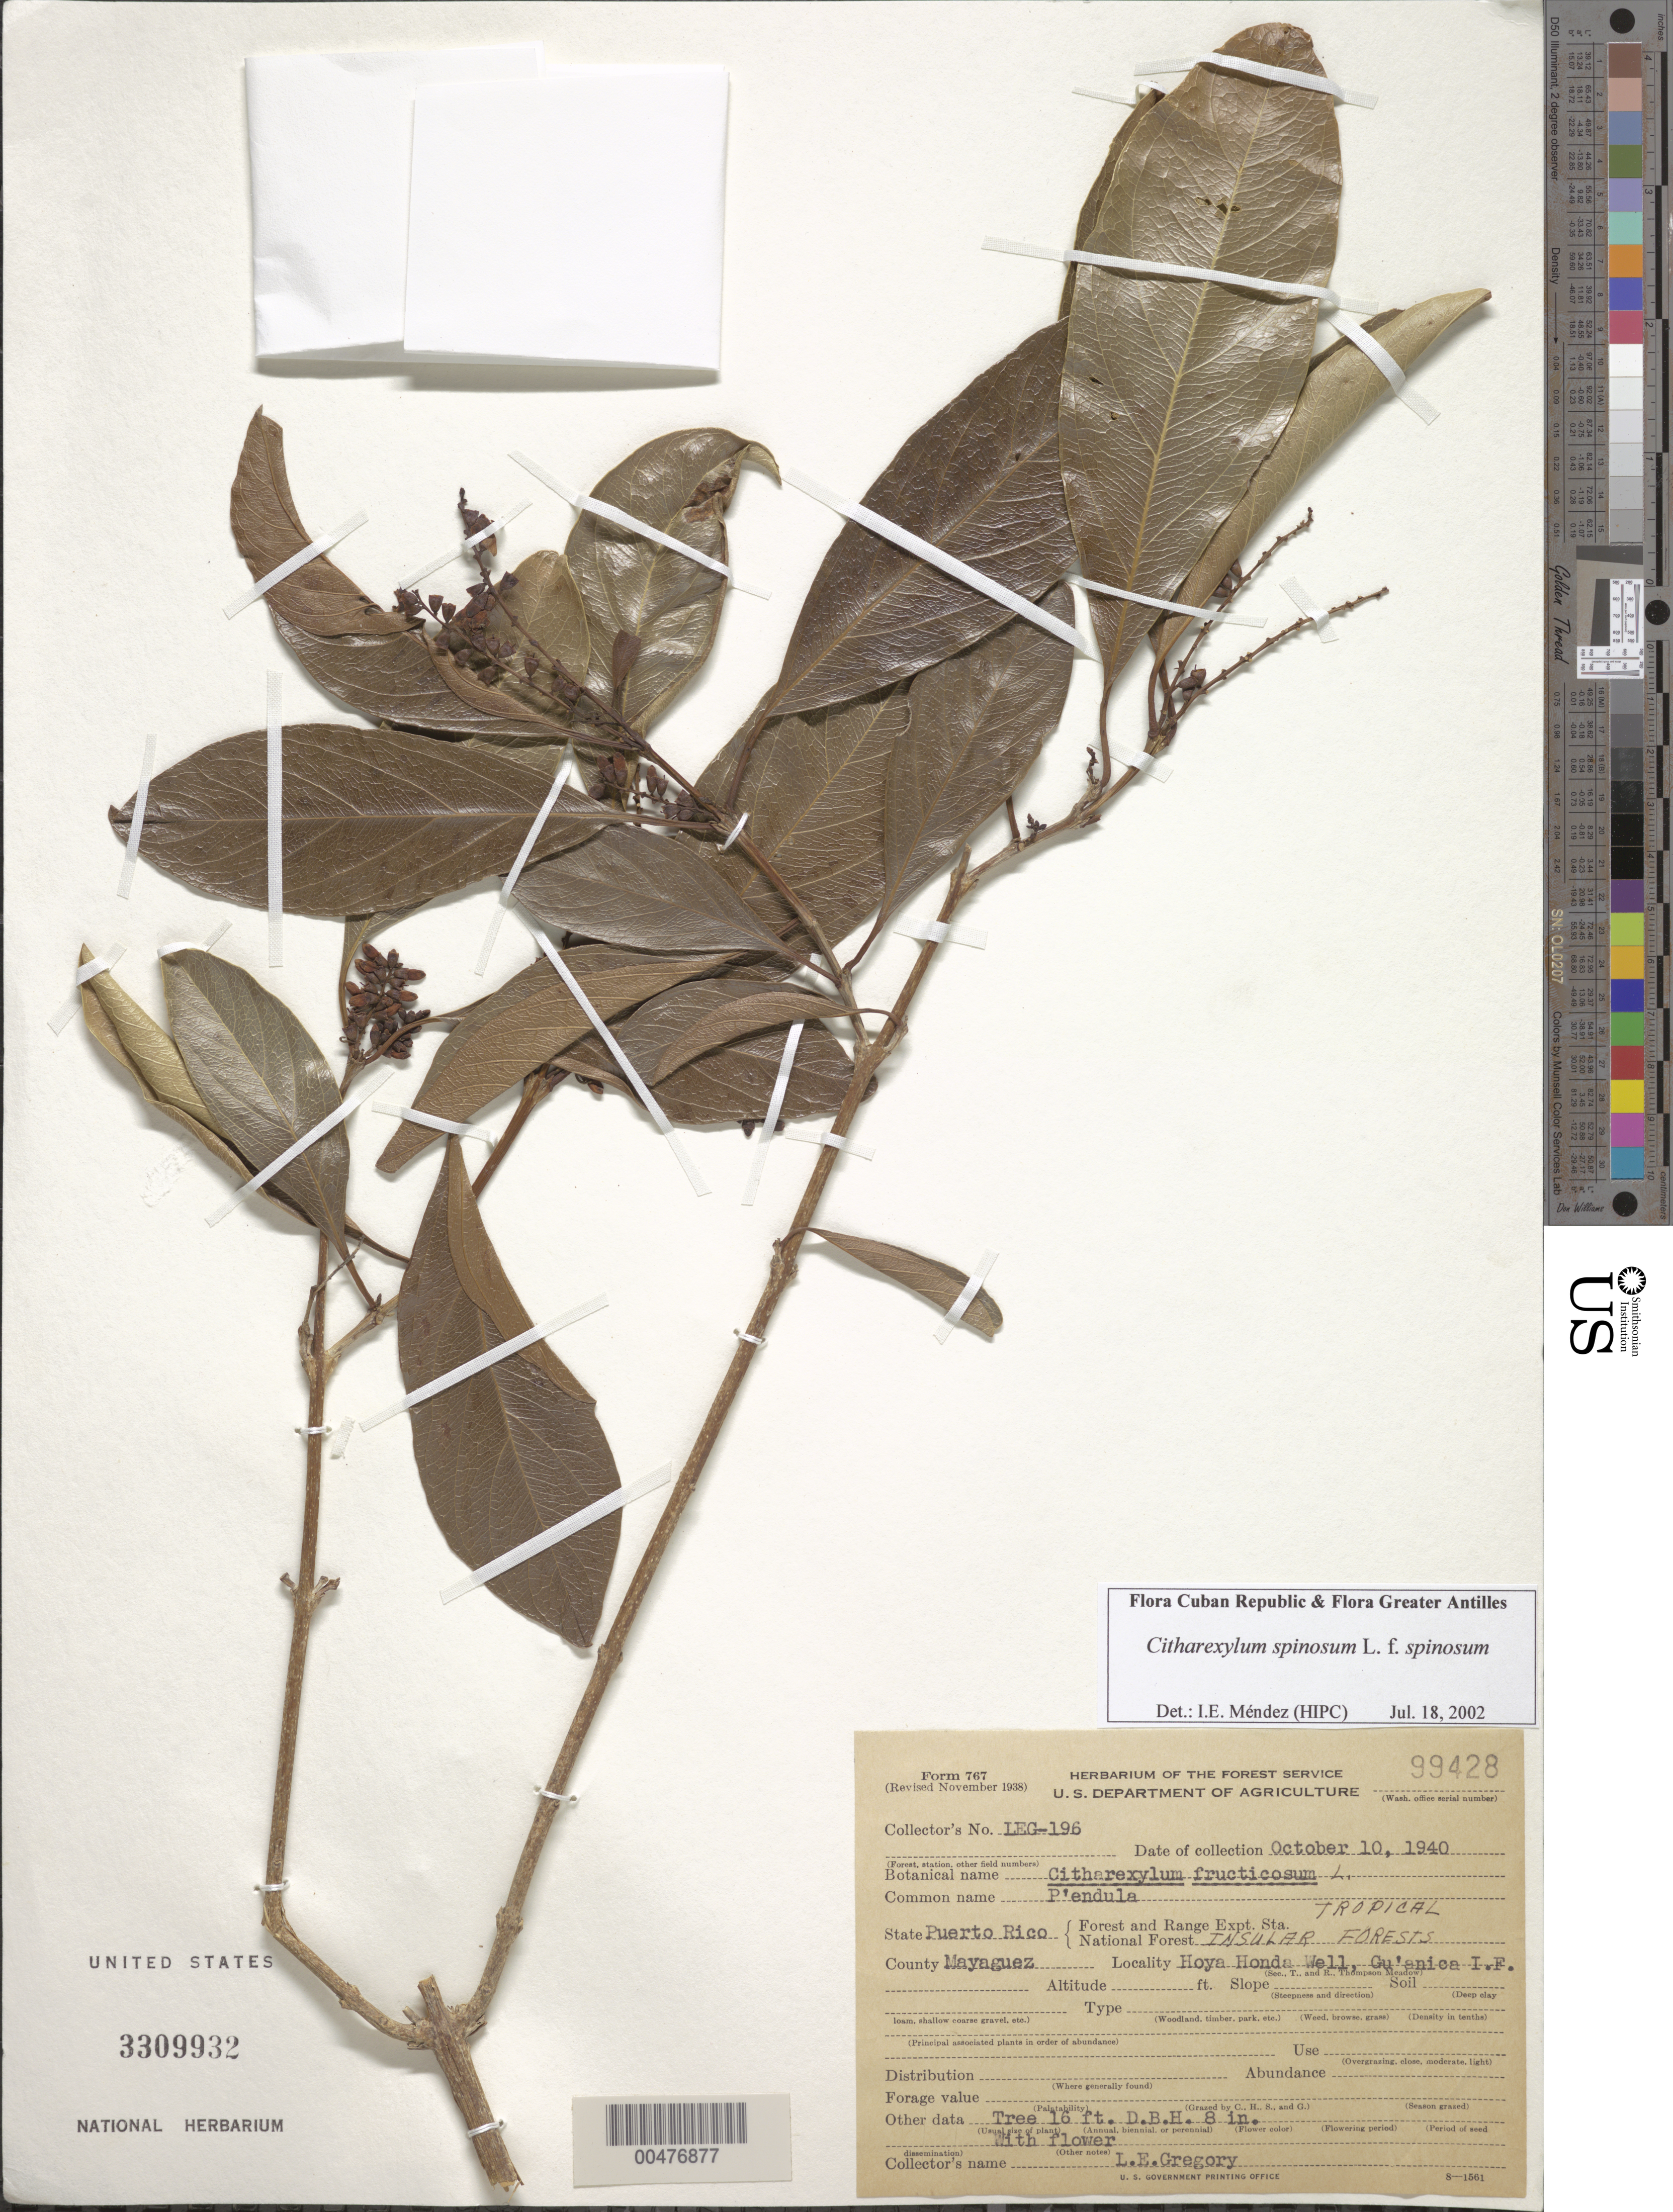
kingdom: Plantae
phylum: Tracheophyta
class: Magnoliopsida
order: Lamiales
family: Verbenaceae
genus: Citharexylum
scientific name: Citharexylum fruticosum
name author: L.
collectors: L. E. Gregory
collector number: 196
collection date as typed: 10 Oct 1940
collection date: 1940-10-10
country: Puerto Rico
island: Greater Antilles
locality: Guanica Forest: Hoya Honda Well.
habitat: tropical insular forests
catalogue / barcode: US 3309932